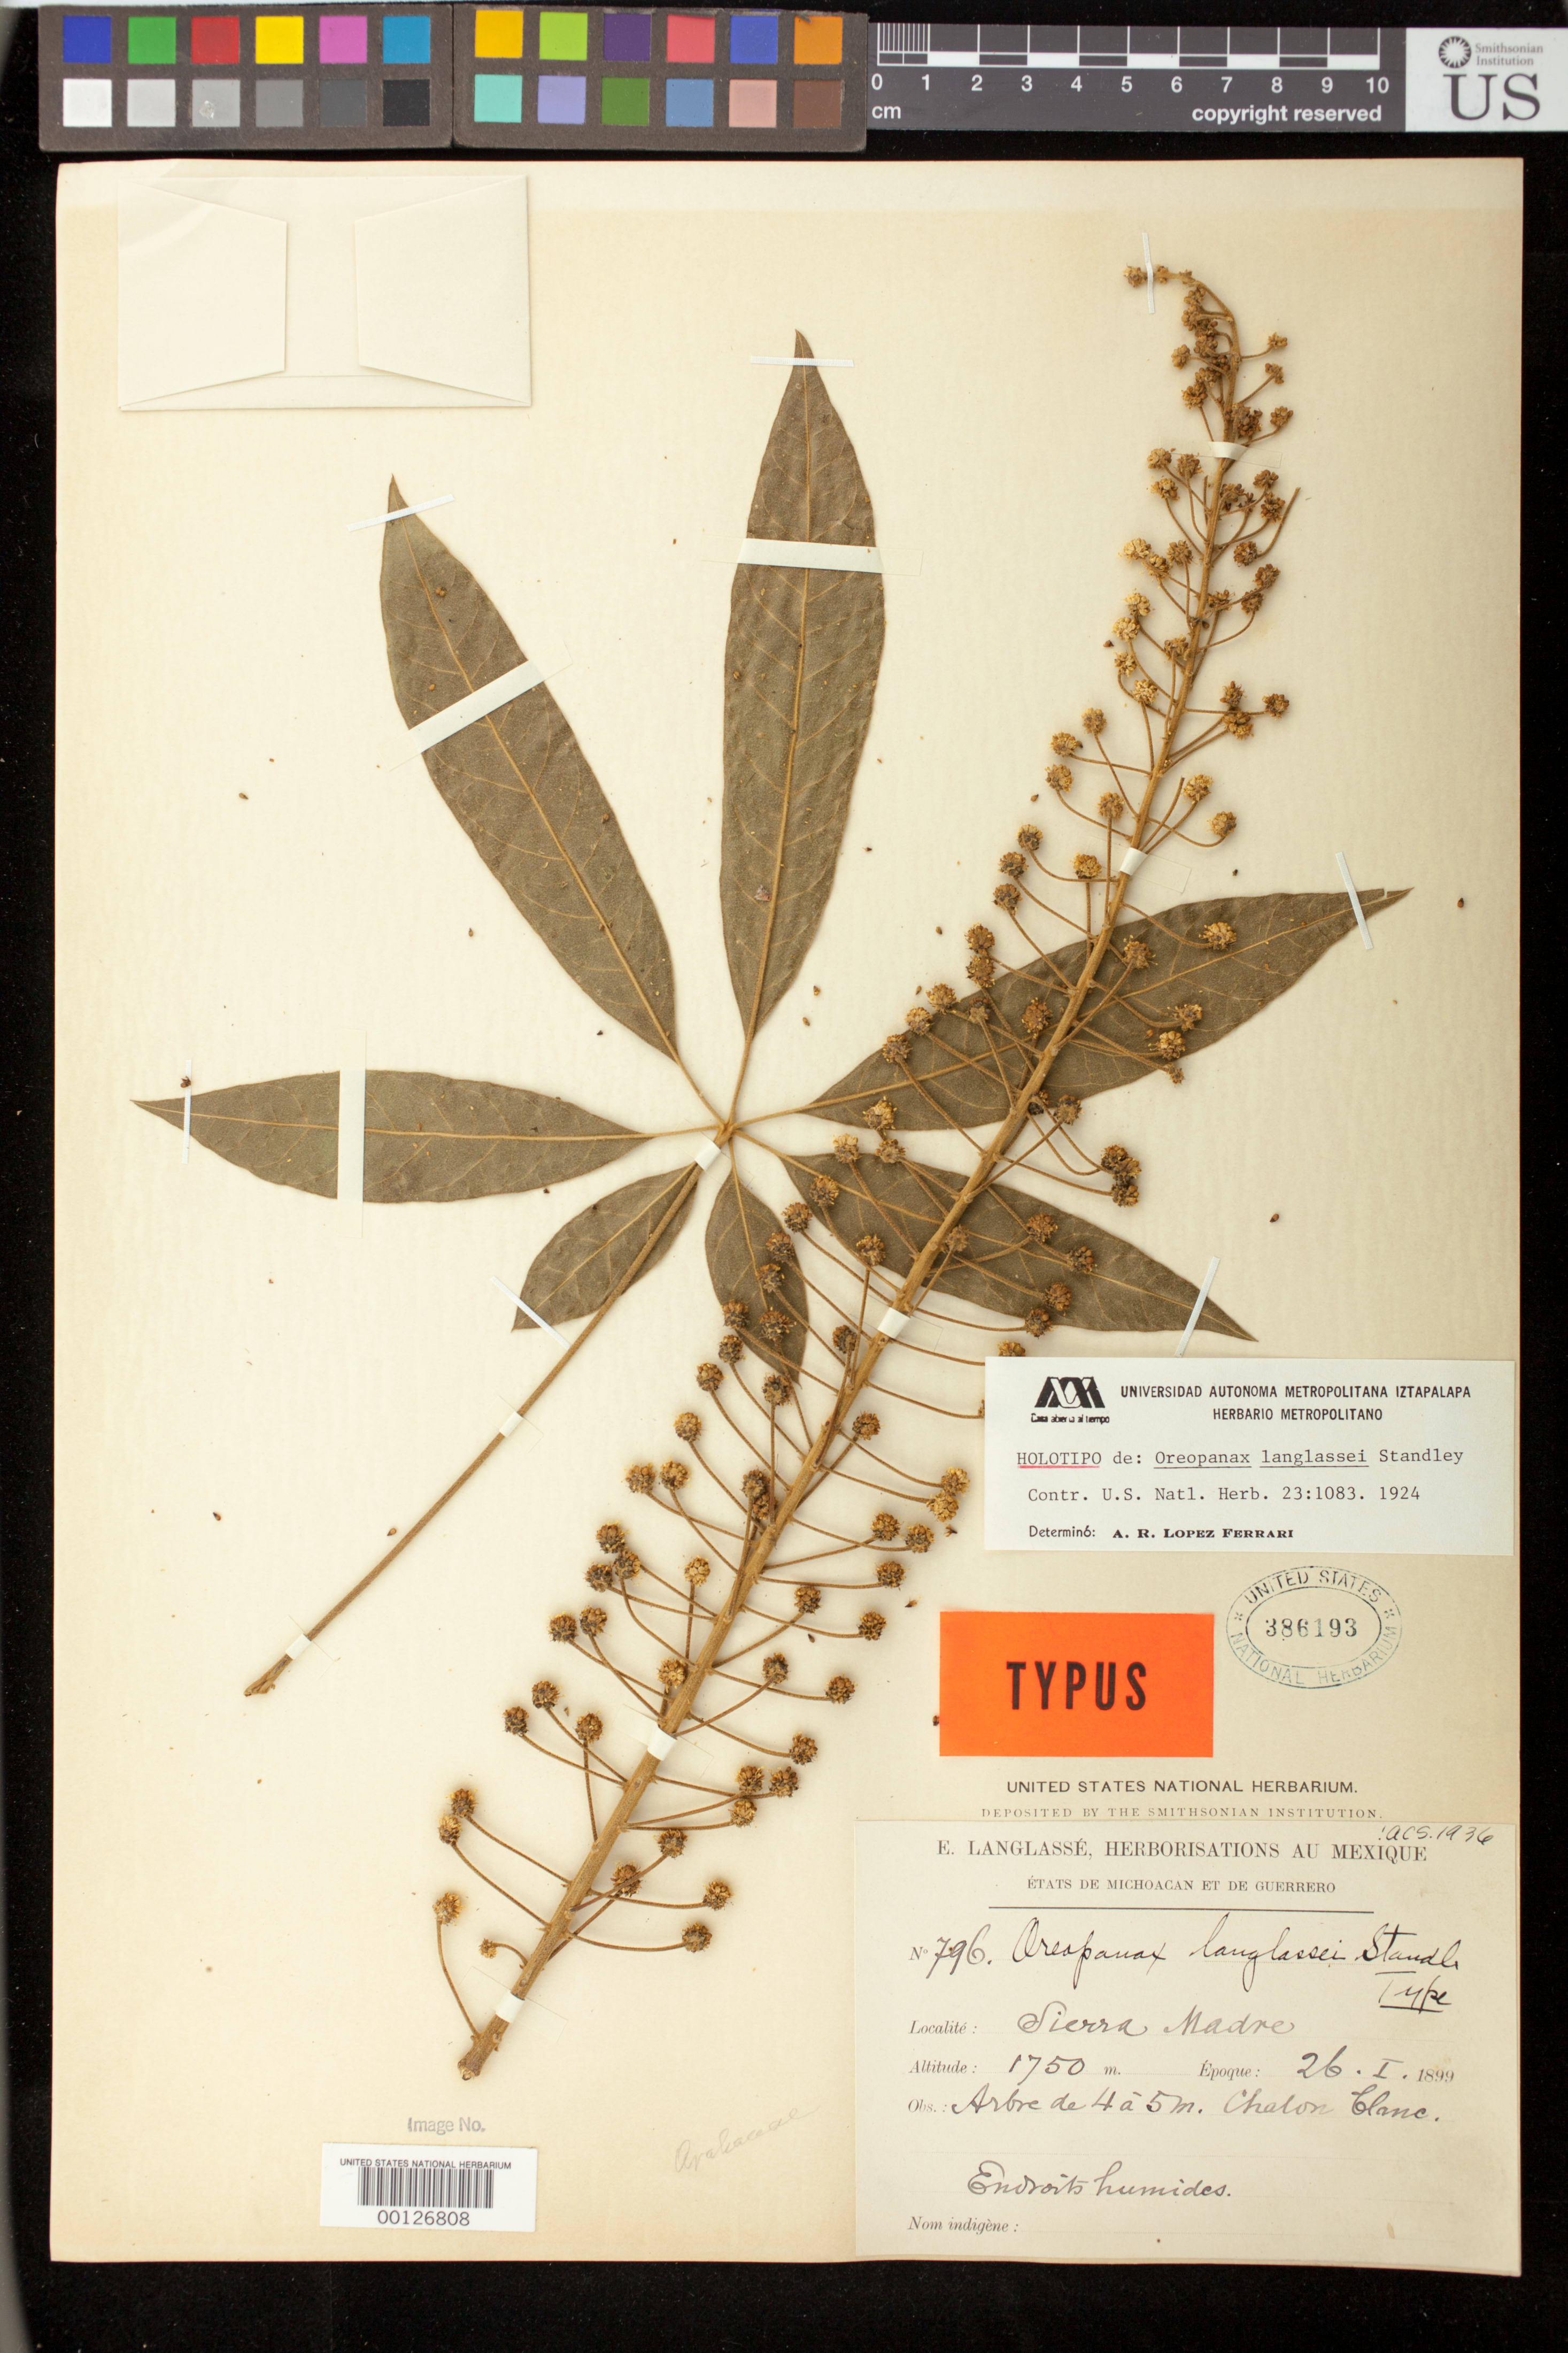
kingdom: Plantae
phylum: Tracheophyta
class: Magnoliopsida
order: Apiales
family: Araliaceae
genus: Oreopanax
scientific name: Oreopanax langlassei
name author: Standl.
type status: Holotype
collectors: E. Langlassé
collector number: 796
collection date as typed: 26 Jan 1899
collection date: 1899-01-26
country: Mexico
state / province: Guerrero / Michoacán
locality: Etats de Michoacan et de Guerrero. Sierra Madre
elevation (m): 1750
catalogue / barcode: US 386193